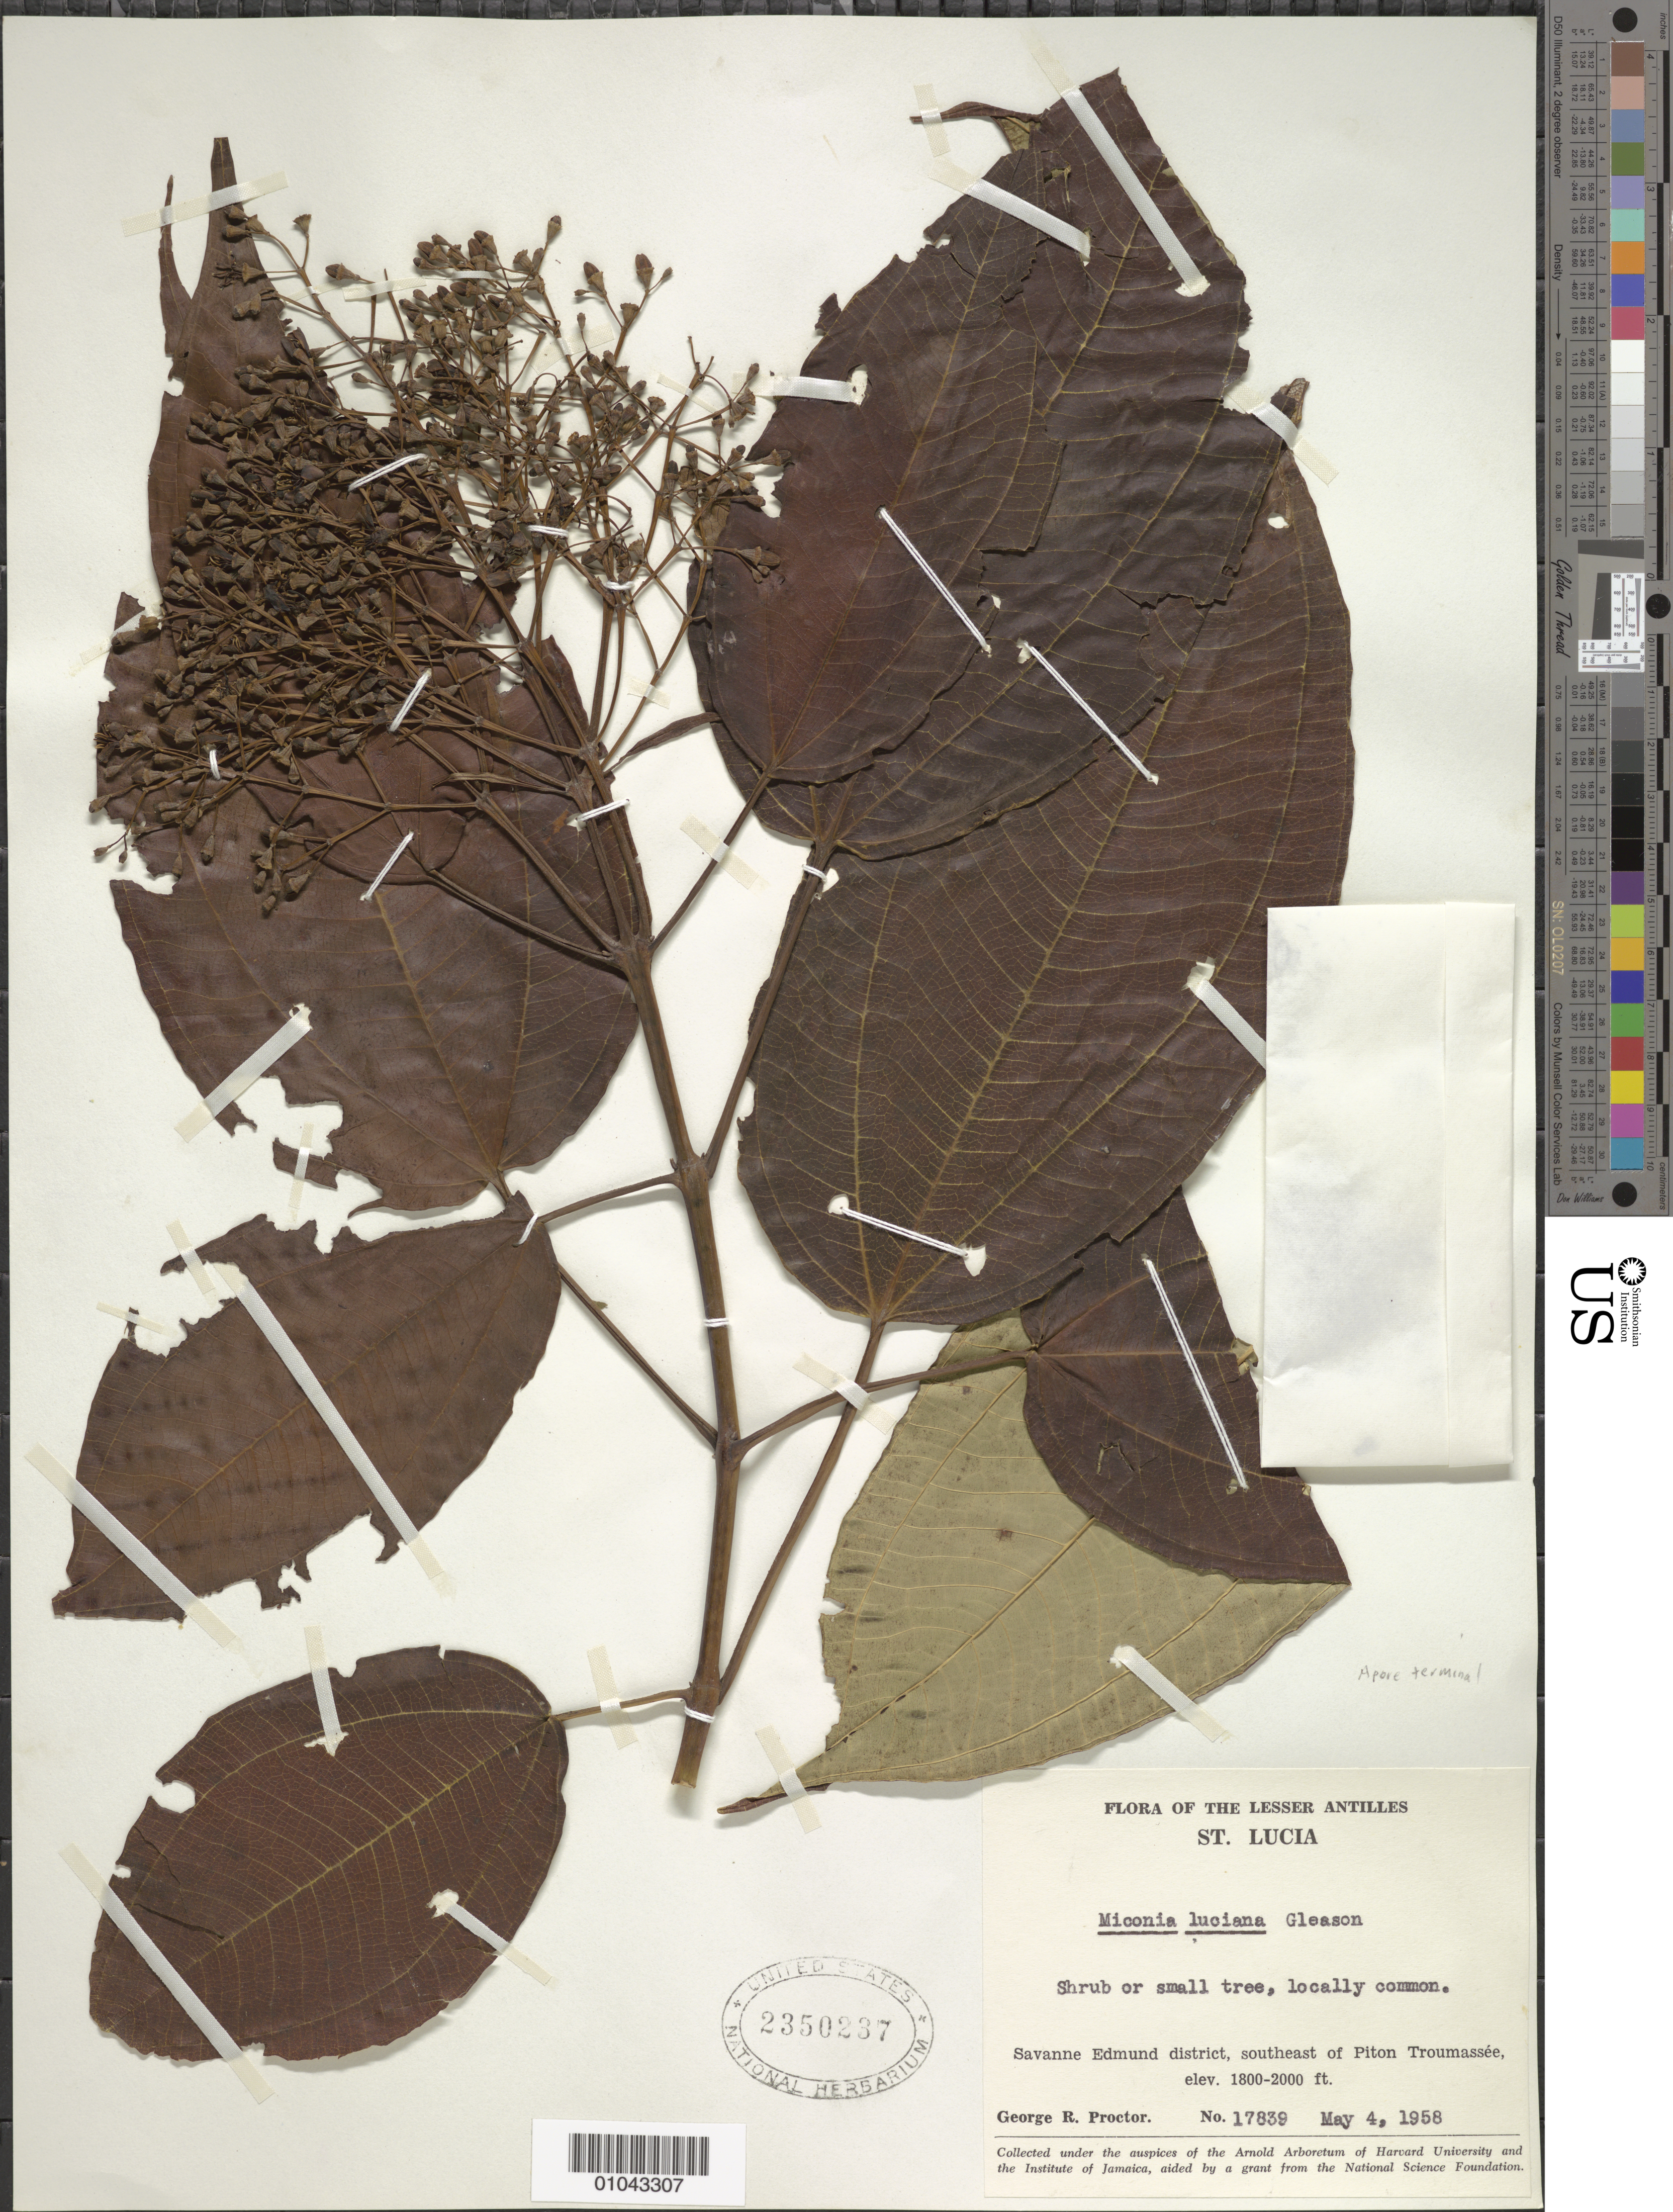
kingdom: Plantae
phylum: Tracheophyta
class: Magnoliopsida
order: Myrtales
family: Melastomataceae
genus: Miconia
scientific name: Miconia luciana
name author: Gleason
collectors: G. R. Proctor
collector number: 17839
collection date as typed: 04 May 1958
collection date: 1958-05-04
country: St. Lucia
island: St. Lucia I.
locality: Savanne Edmund district, SE of Piton Troumassée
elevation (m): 549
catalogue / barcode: US 2350237